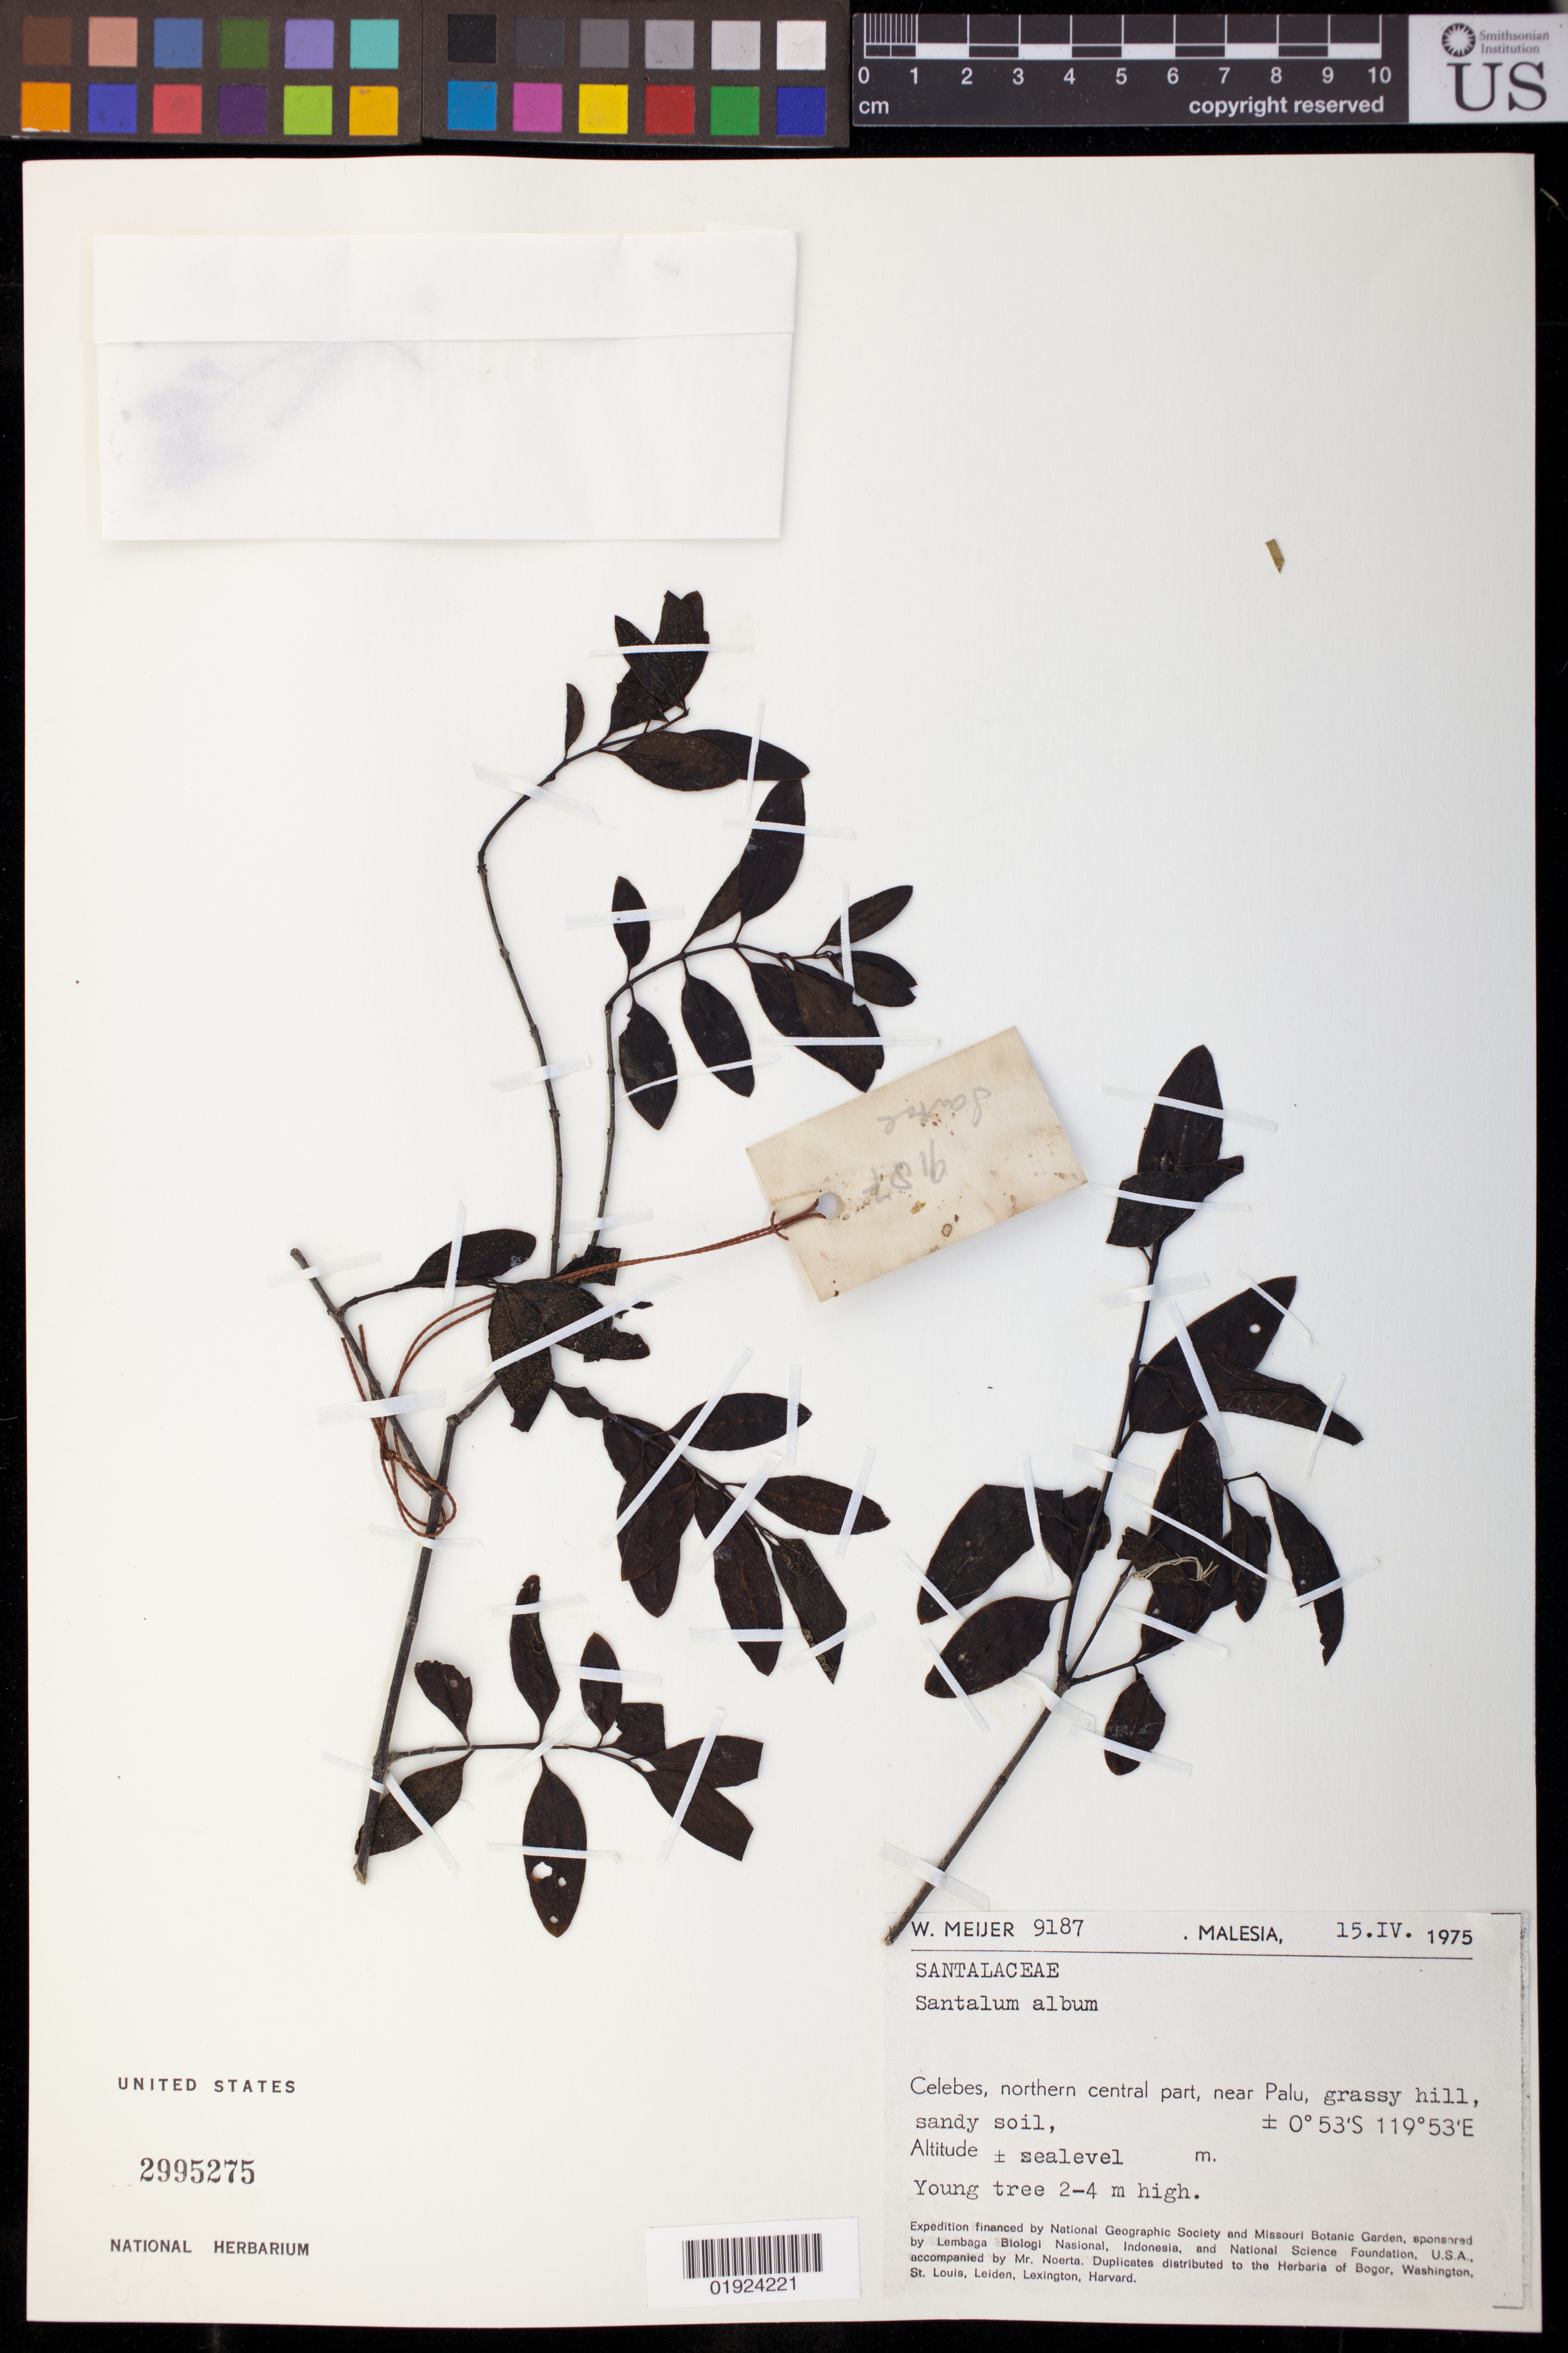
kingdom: Plantae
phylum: Tracheophyta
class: Magnoliopsida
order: Santalales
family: Santalaceae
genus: Santalum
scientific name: Santalum album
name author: L.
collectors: W. Meuer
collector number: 9187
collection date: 1975-04-15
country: Indonesia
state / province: Sulawesi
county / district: Sulawesi Tengah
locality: Celebes, northern central part, near Palu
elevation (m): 0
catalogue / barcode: US 2995275